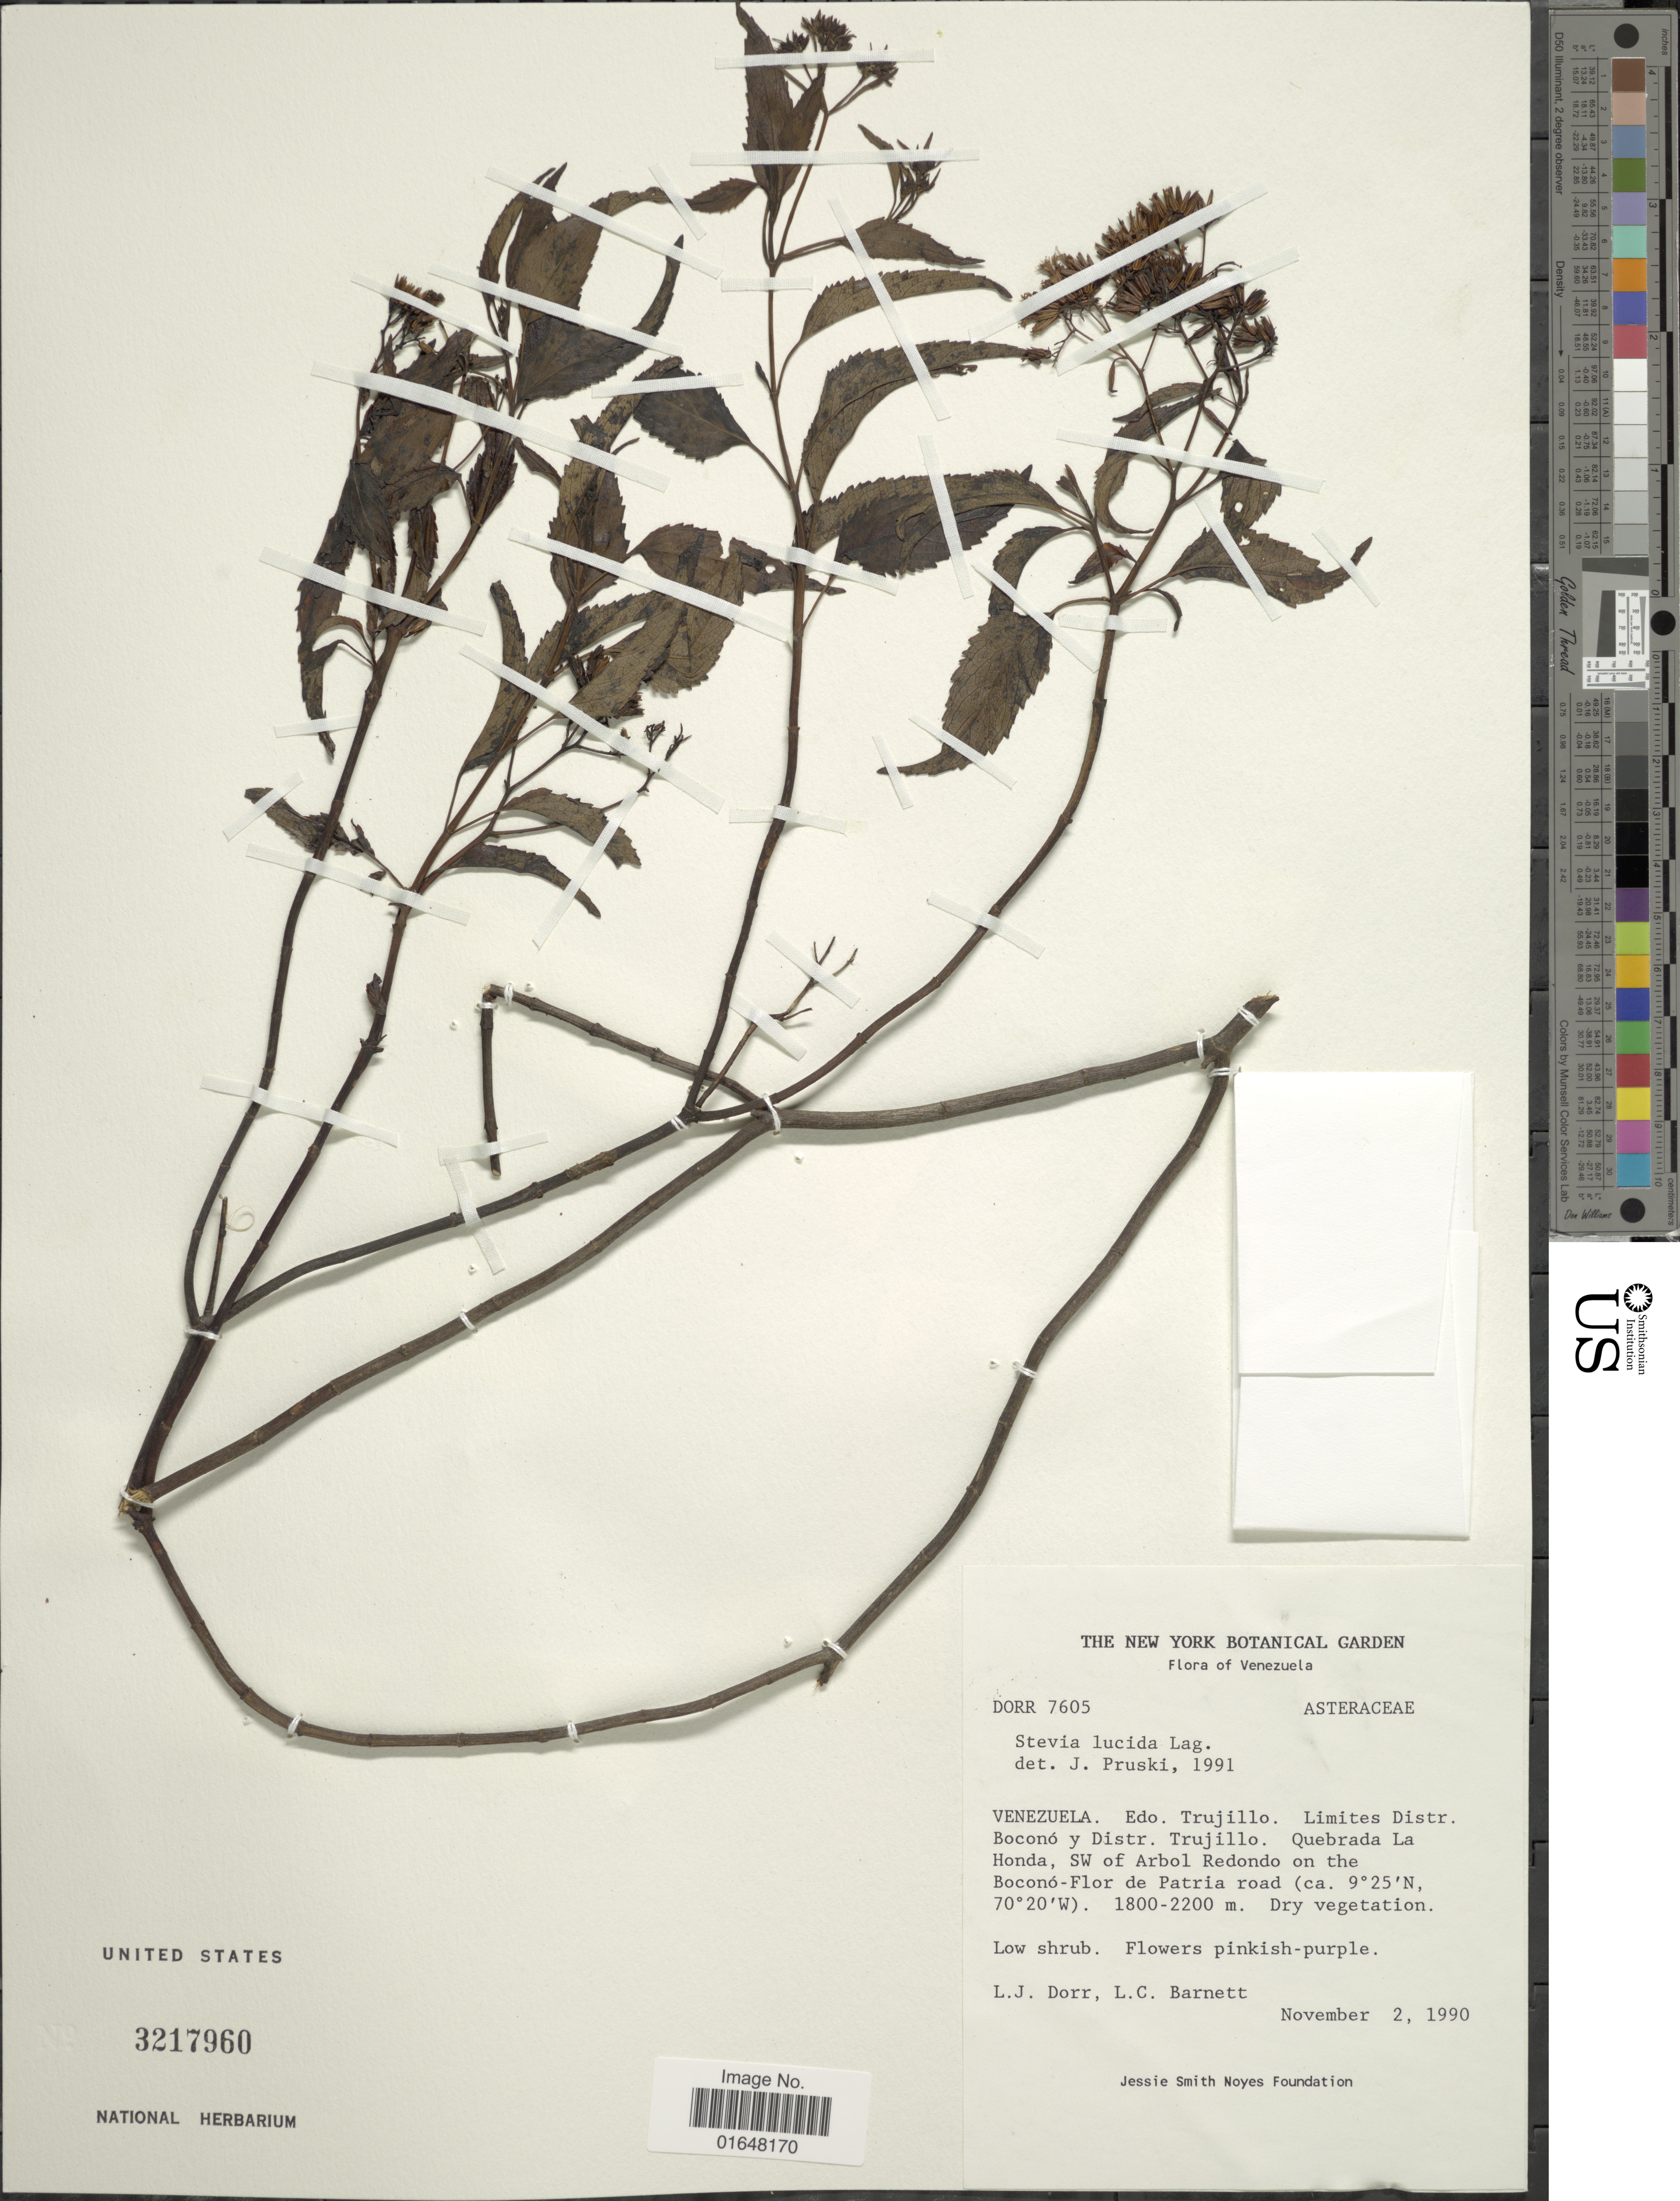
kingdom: Plantae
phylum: Tracheophyta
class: Magnoliopsida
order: Asterales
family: Asteraceae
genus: Stevia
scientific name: Stevia lucida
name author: Lag.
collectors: L. J. Dorr & L. C. Barnett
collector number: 7605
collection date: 1990-11-02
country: Venezuela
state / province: Trujillo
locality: Limites Distr. Boconó y Distr. Trujillo. Quebrada La Honda, SW of Arbol Redondo on the Boconó-Flor de Patria road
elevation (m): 1800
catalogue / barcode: US 3217960